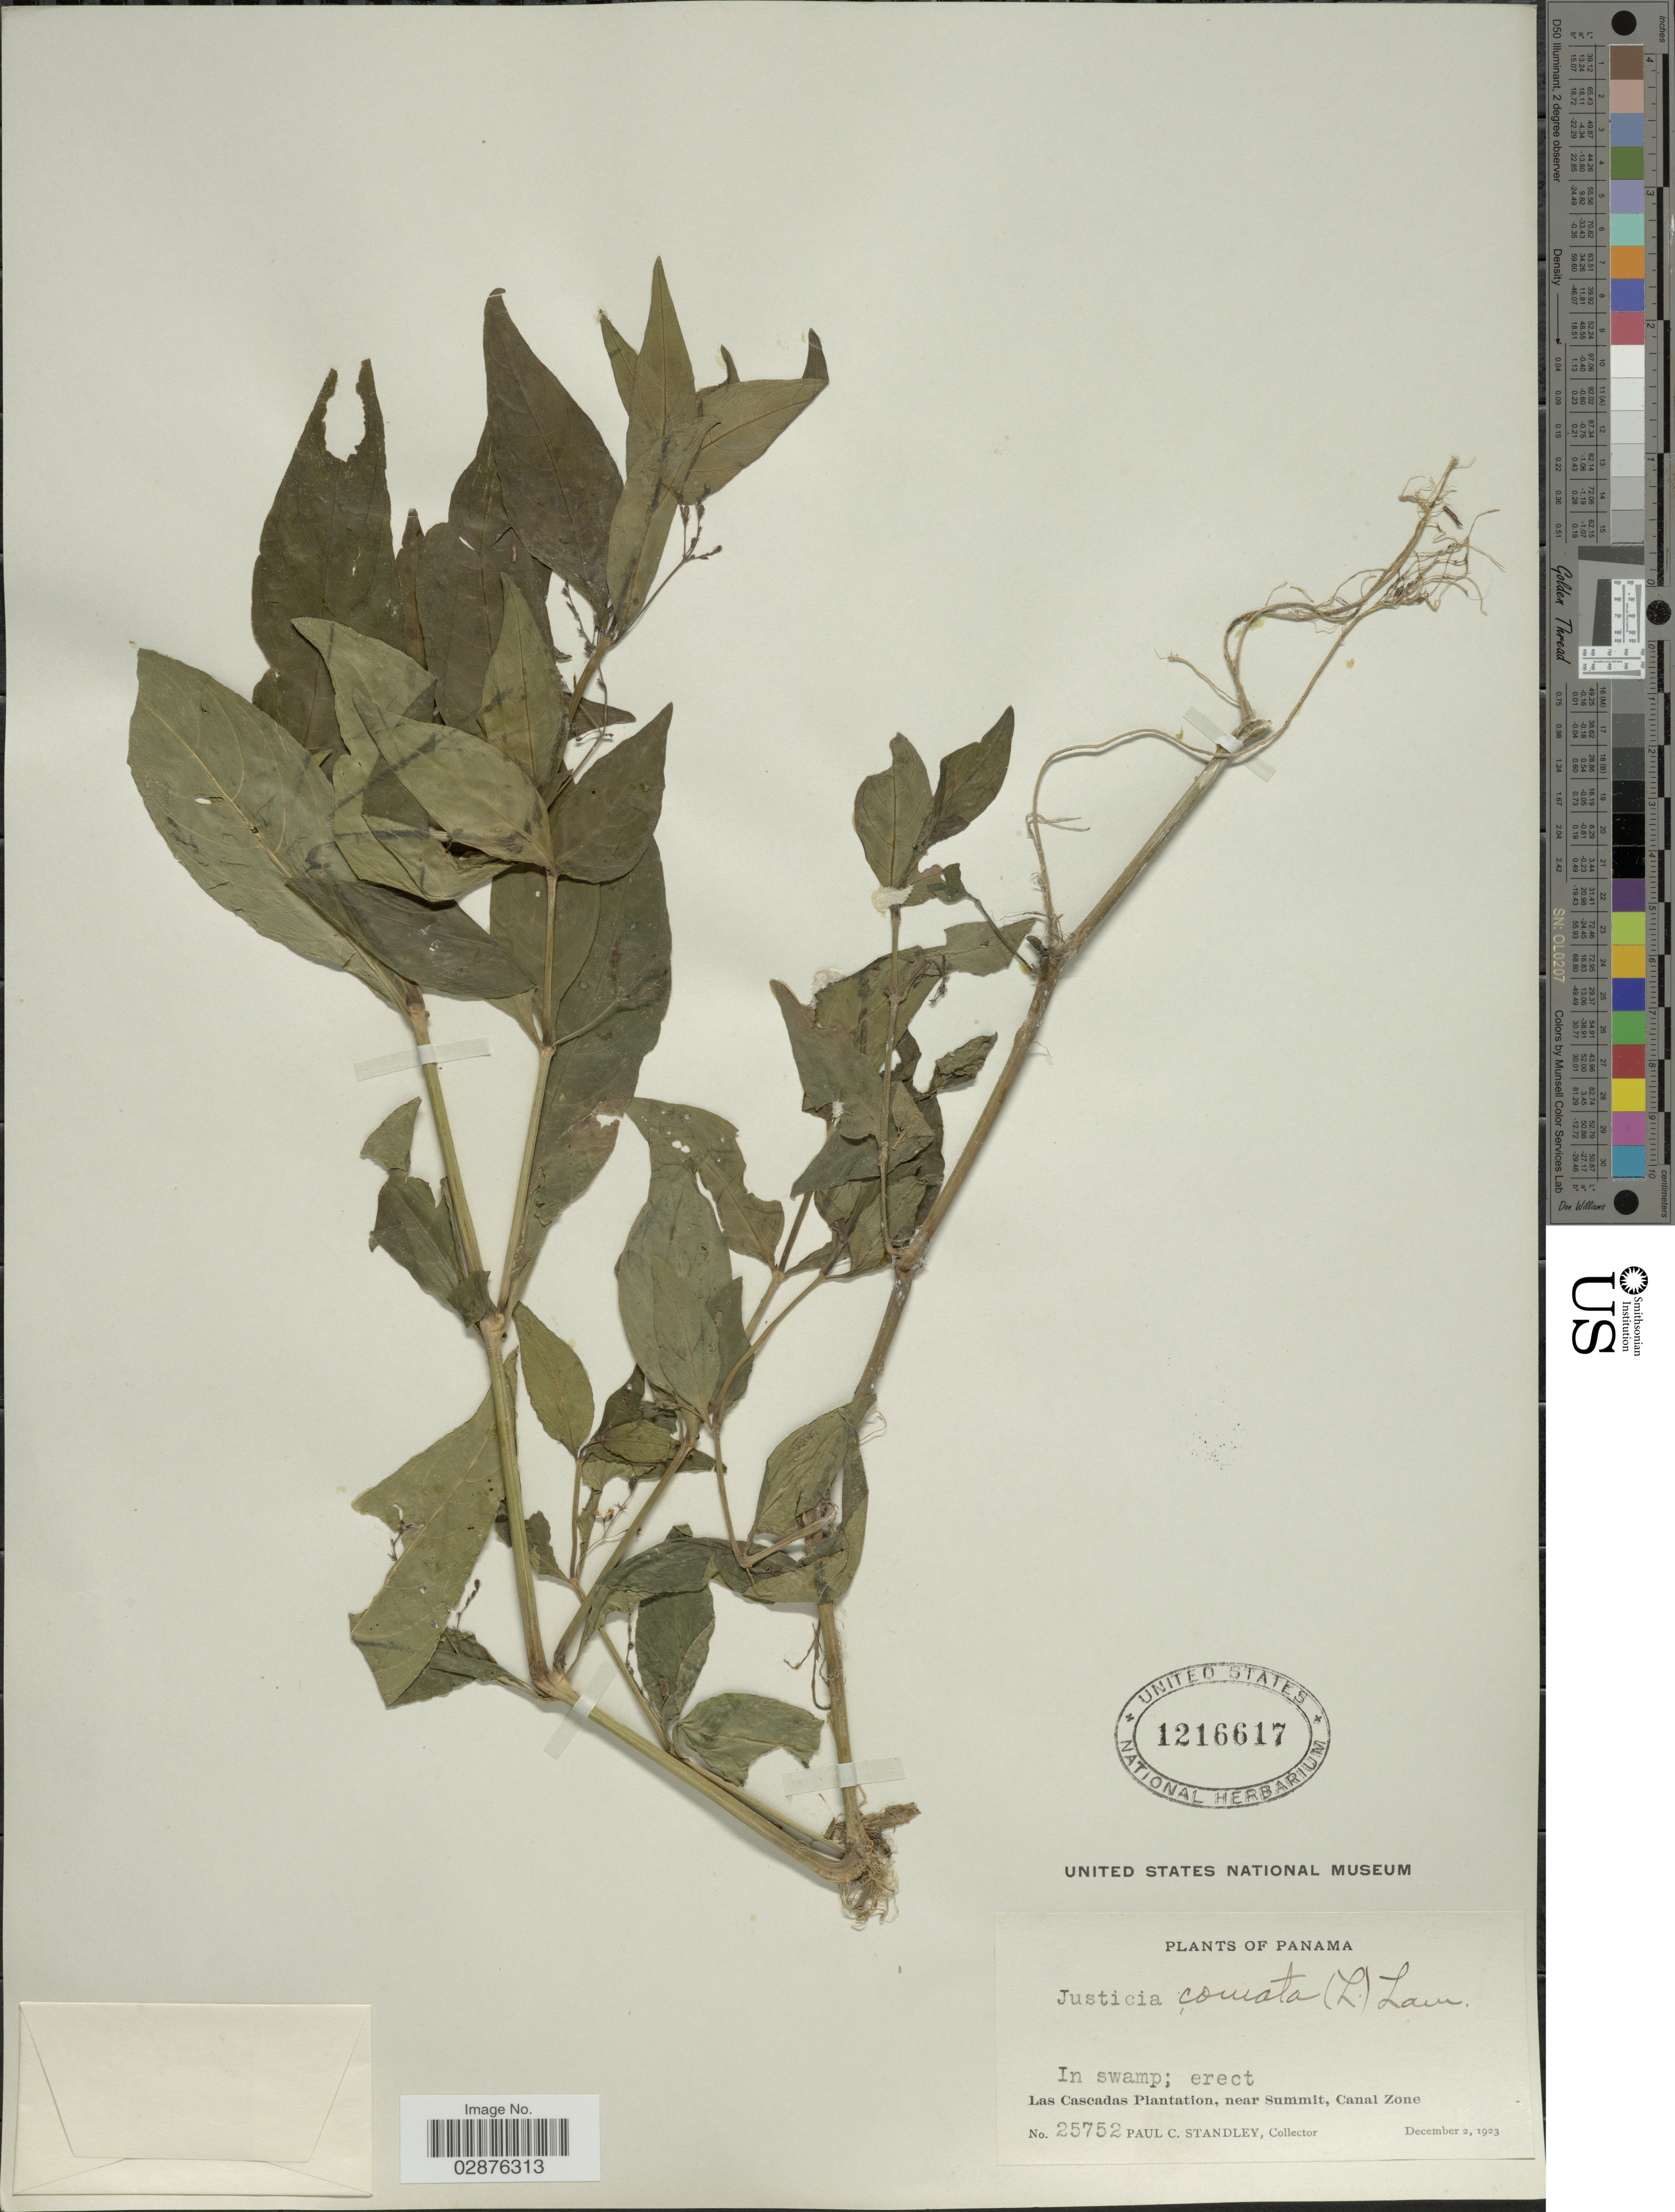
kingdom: Plantae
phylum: Tracheophyta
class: Magnoliopsida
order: Lamiales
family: Acanthaceae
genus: Justicia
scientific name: Justicia comata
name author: (L.) Lam.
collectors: P. C. Standley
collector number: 25752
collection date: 1923-12-02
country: Panama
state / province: Colón / Panamá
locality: Las Cascadas Plantation, near Summit, Canal Zone.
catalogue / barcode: US 1216617